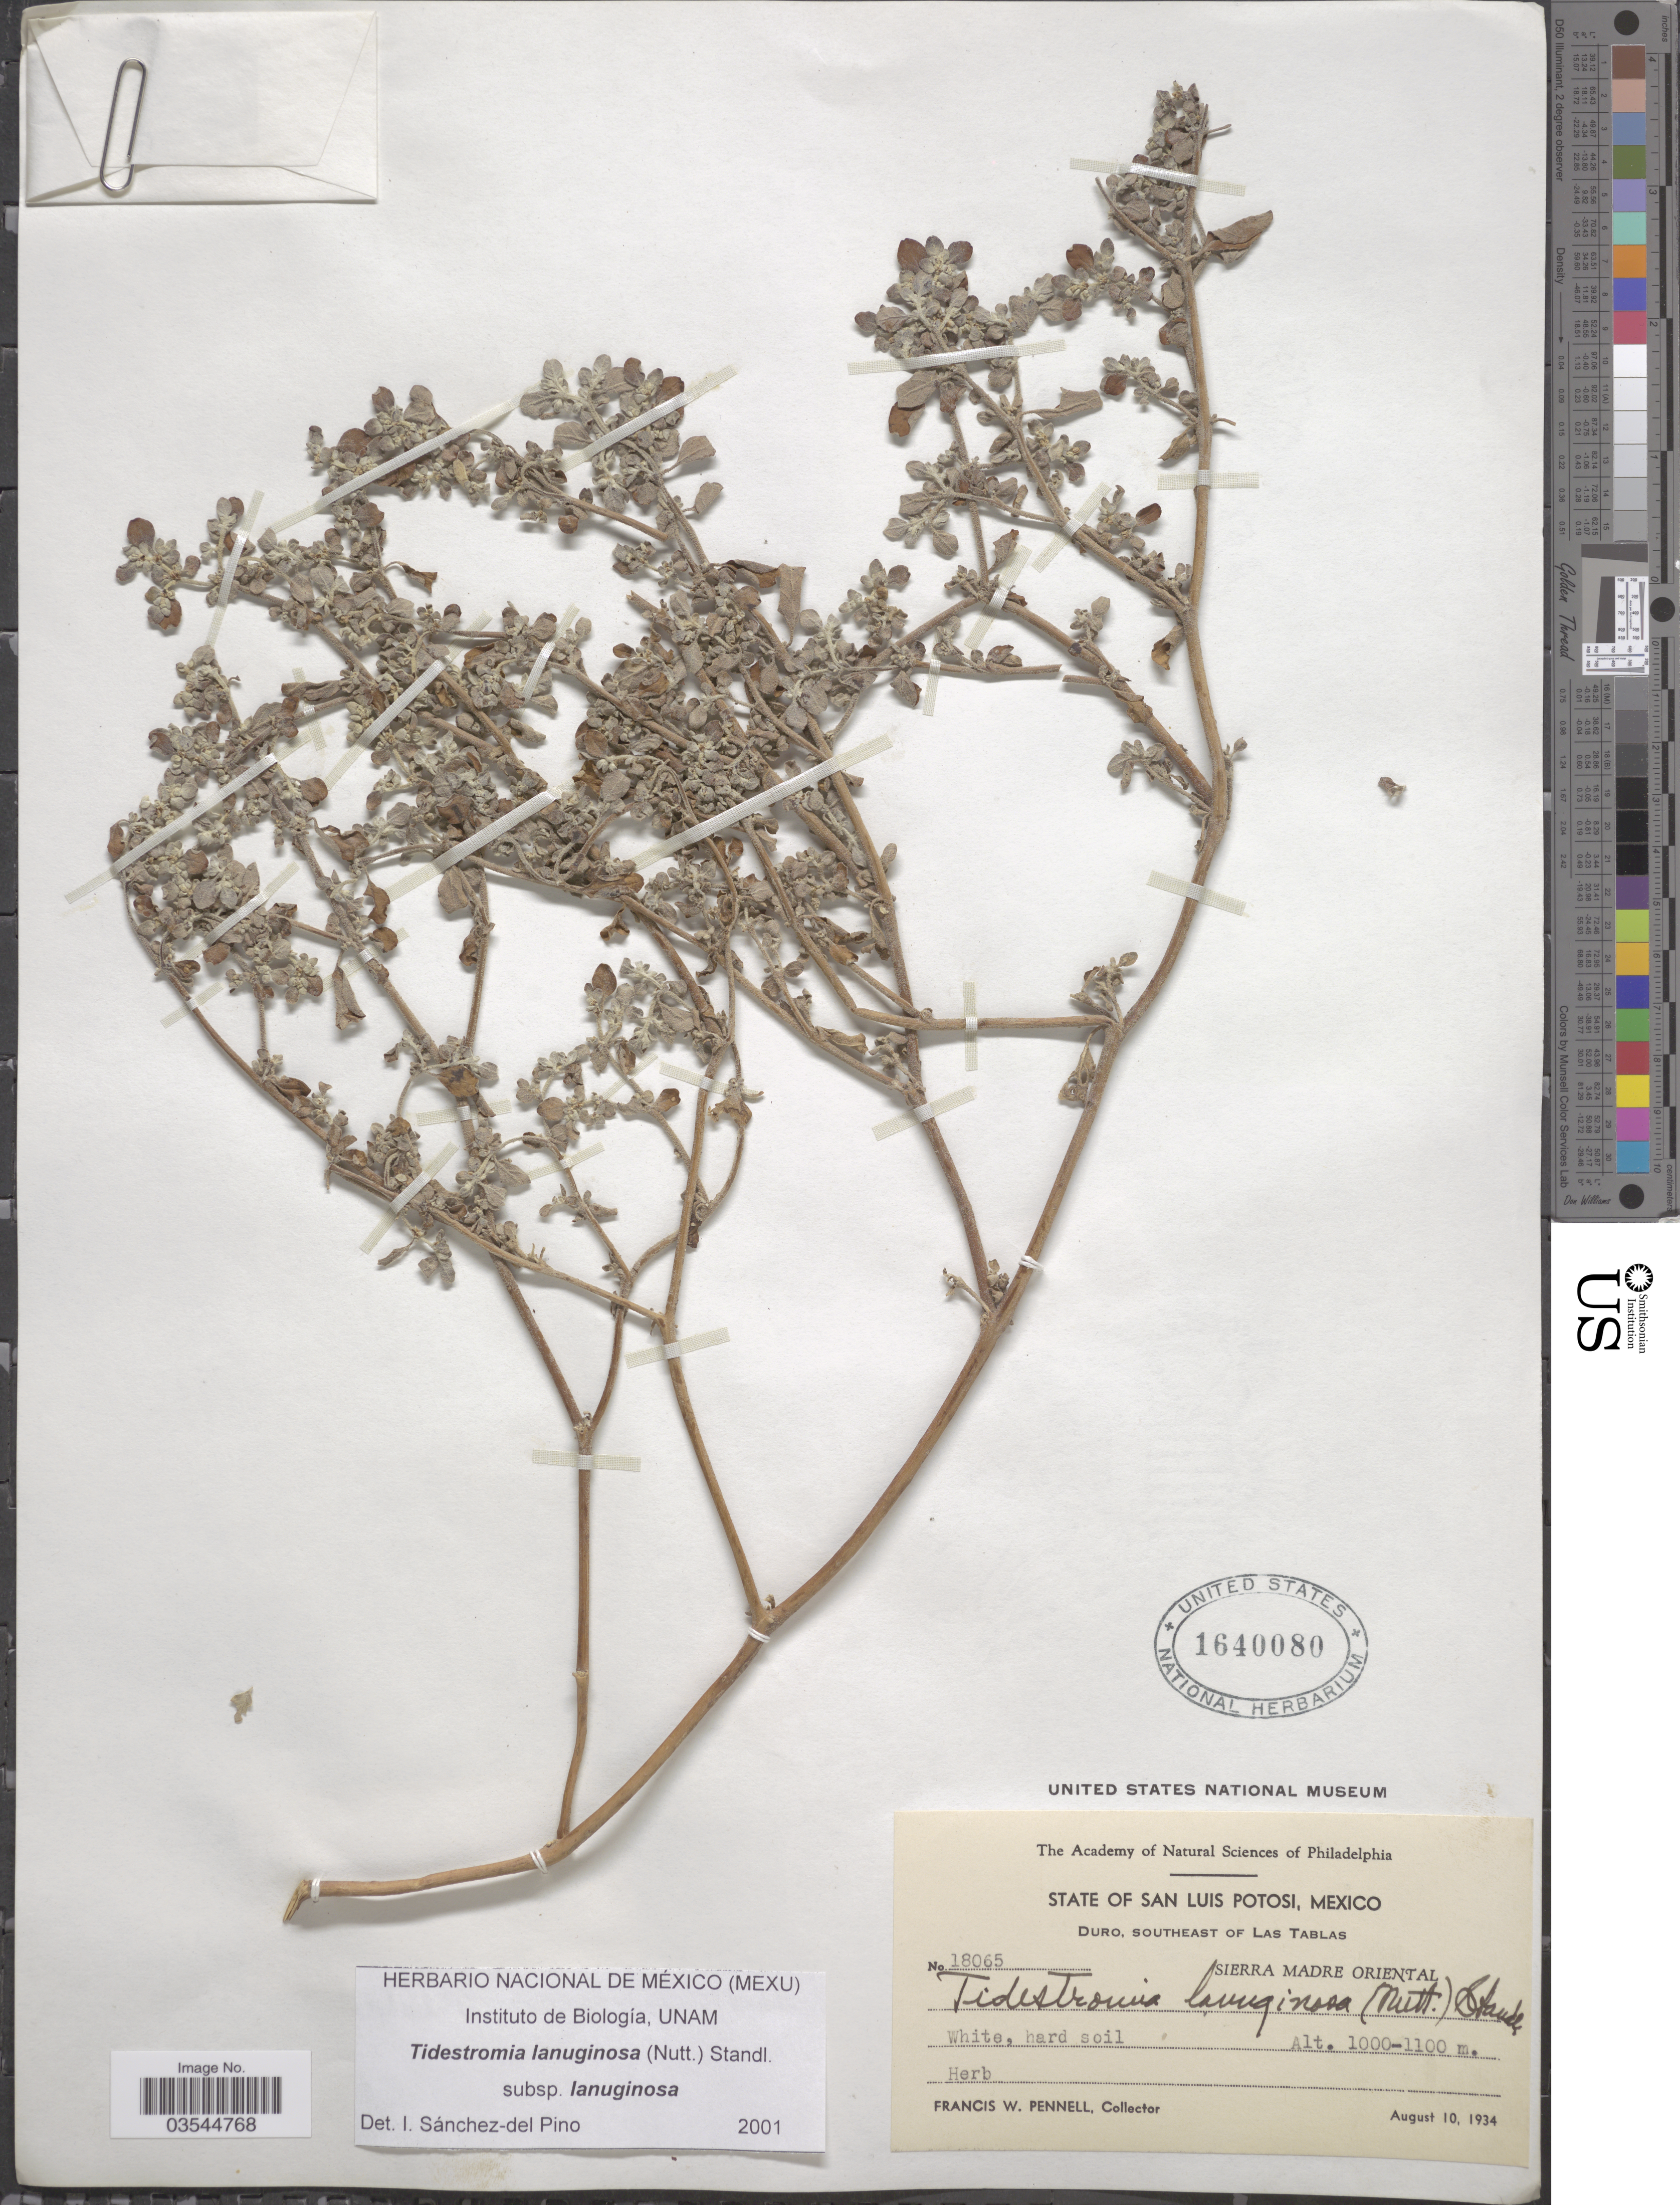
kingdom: Plantae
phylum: Tracheophyta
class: Magnoliopsida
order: Caryophyllales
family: Amaranthaceae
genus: Tidestromia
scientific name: Tidestromia lanuginosa subsp. lanuginosa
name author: (Nutt.) Standl.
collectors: F. W. Pennell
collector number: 18065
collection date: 1934-08-10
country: Mexico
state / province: San Luis Potosí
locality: Duro, Southeast of Las Tablas. Sierra Madre Oriental.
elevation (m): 1000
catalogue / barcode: US 1640080